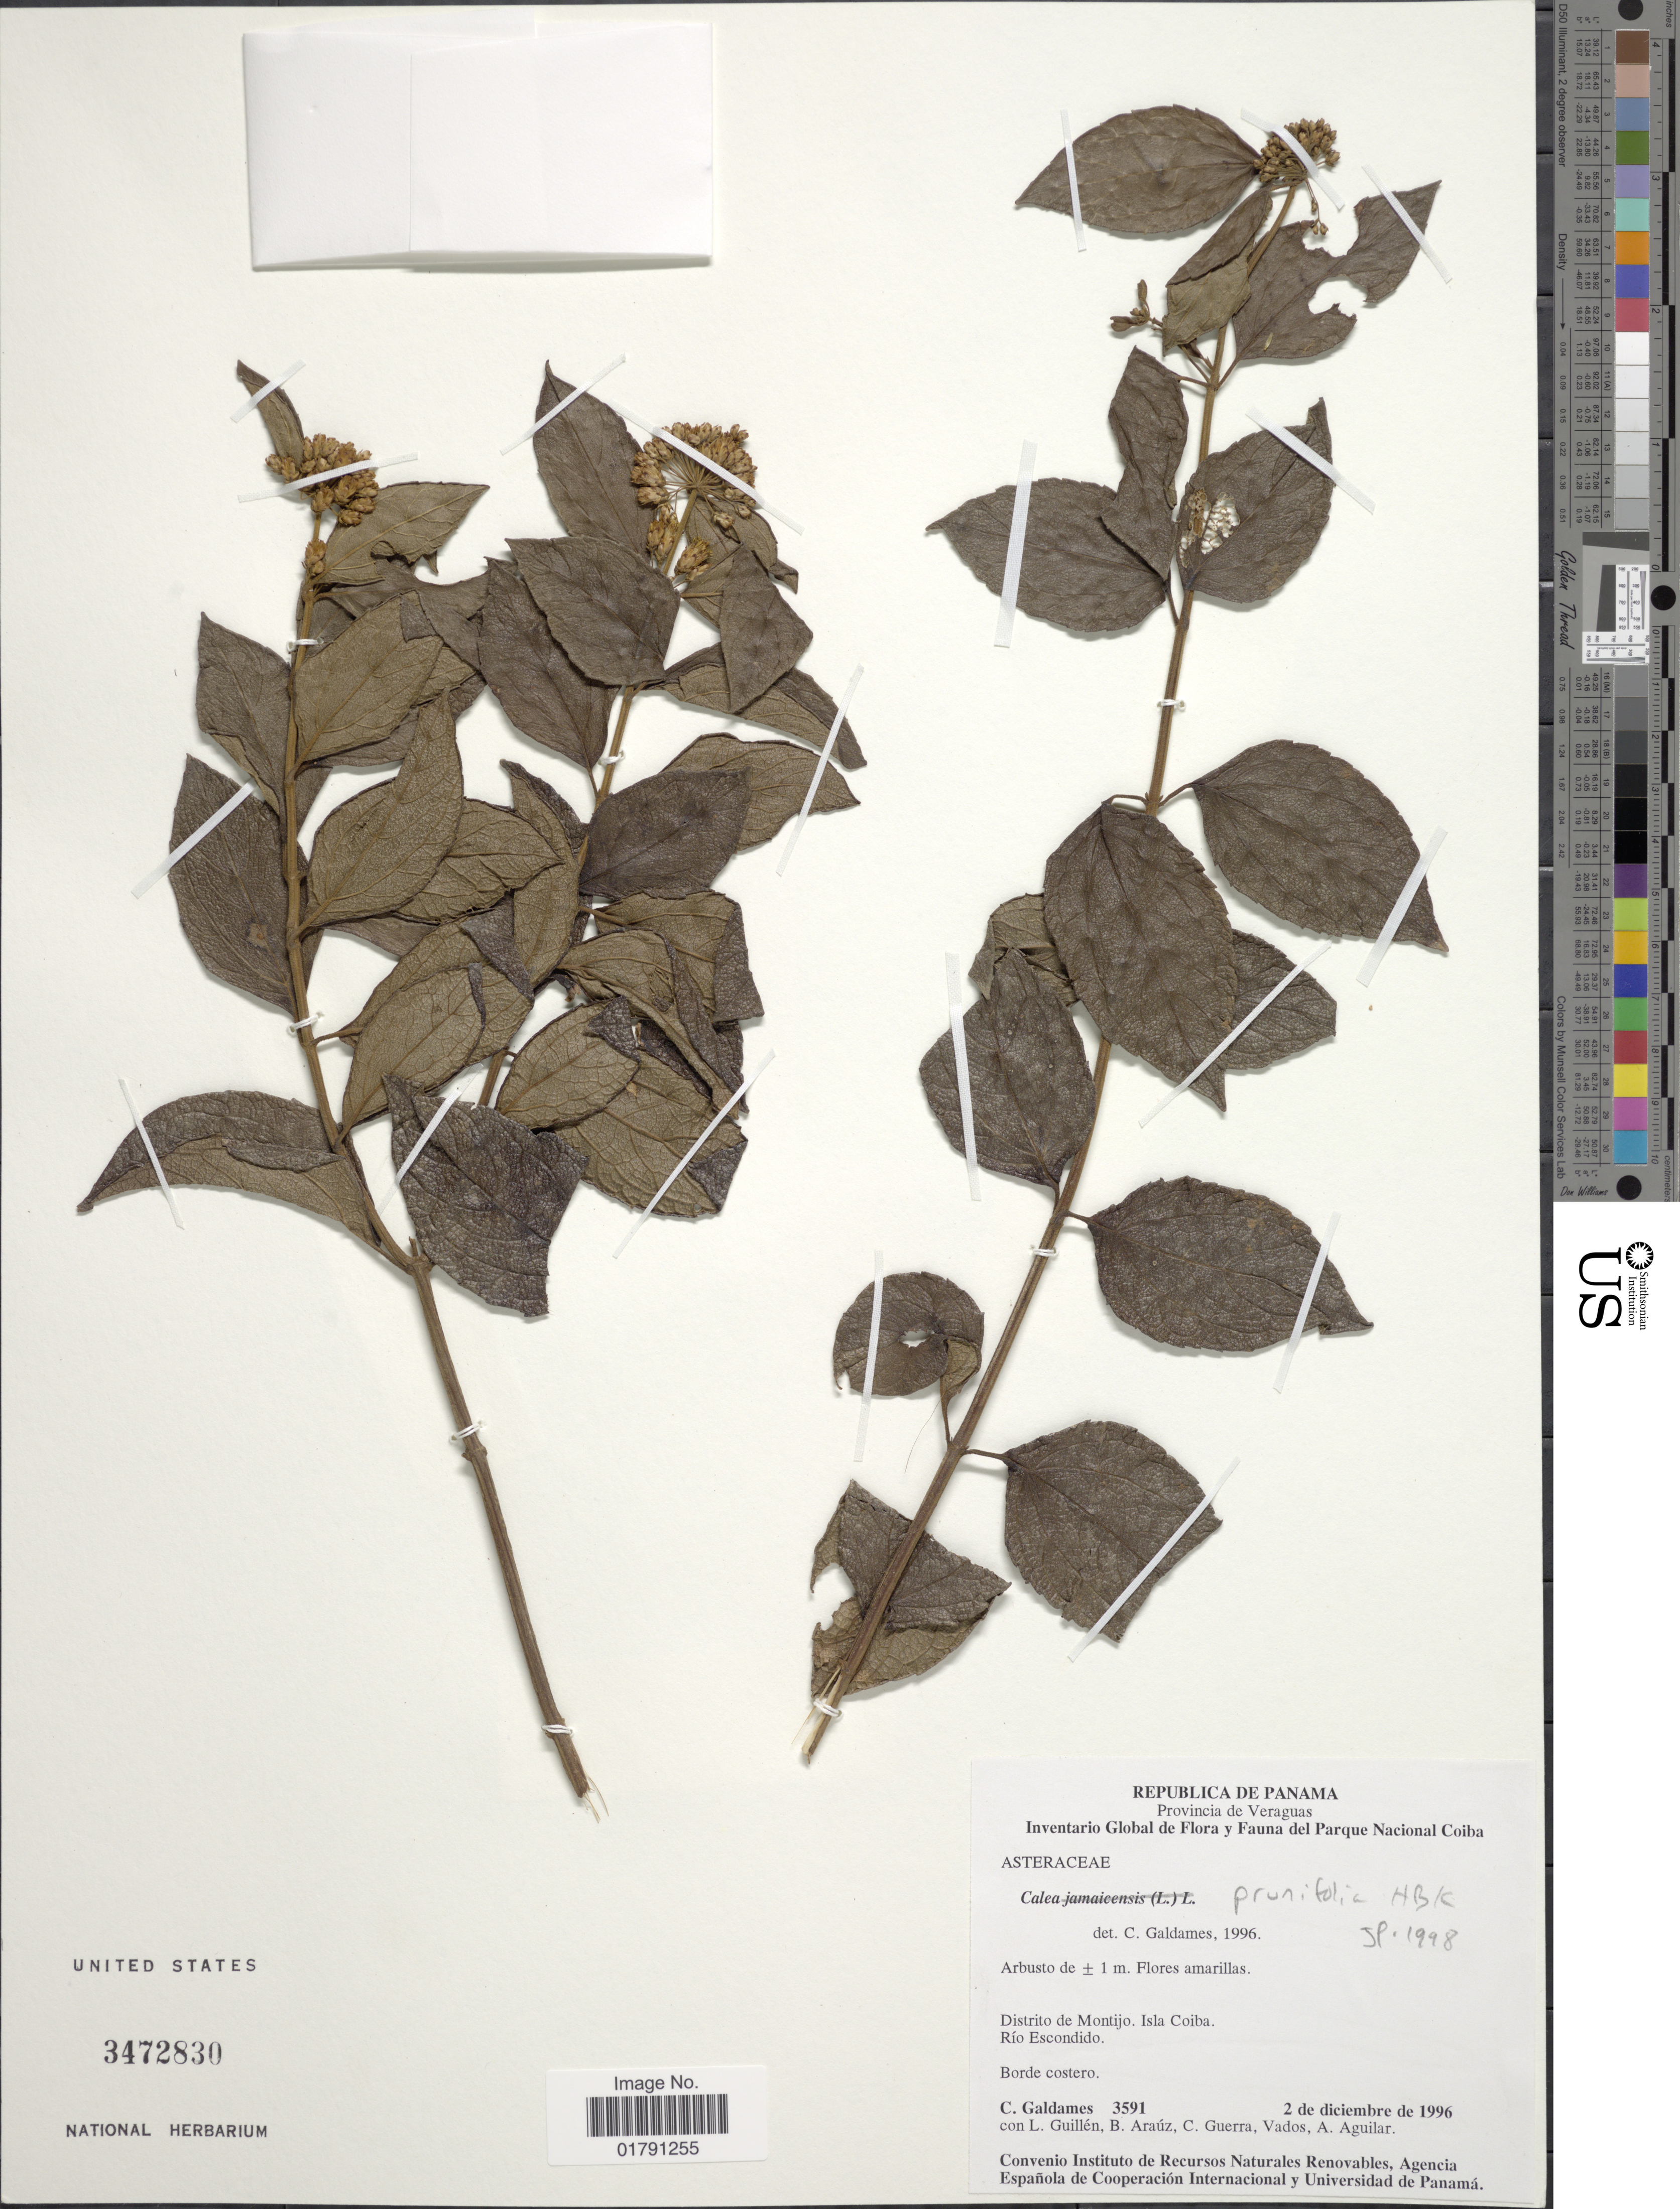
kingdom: Plantae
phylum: Tracheophyta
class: Magnoliopsida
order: Asterales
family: Asteraceae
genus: Calea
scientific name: Calea prunifolia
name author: Kunth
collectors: C. Galdames, L. Guillén, B. Araúz, C. Guerra & V. Aguilar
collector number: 3591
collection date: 1996-12-02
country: Panama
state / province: Veraguas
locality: Distrito de Montijo, Isla Coiba, Río Escondido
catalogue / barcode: US 3472830